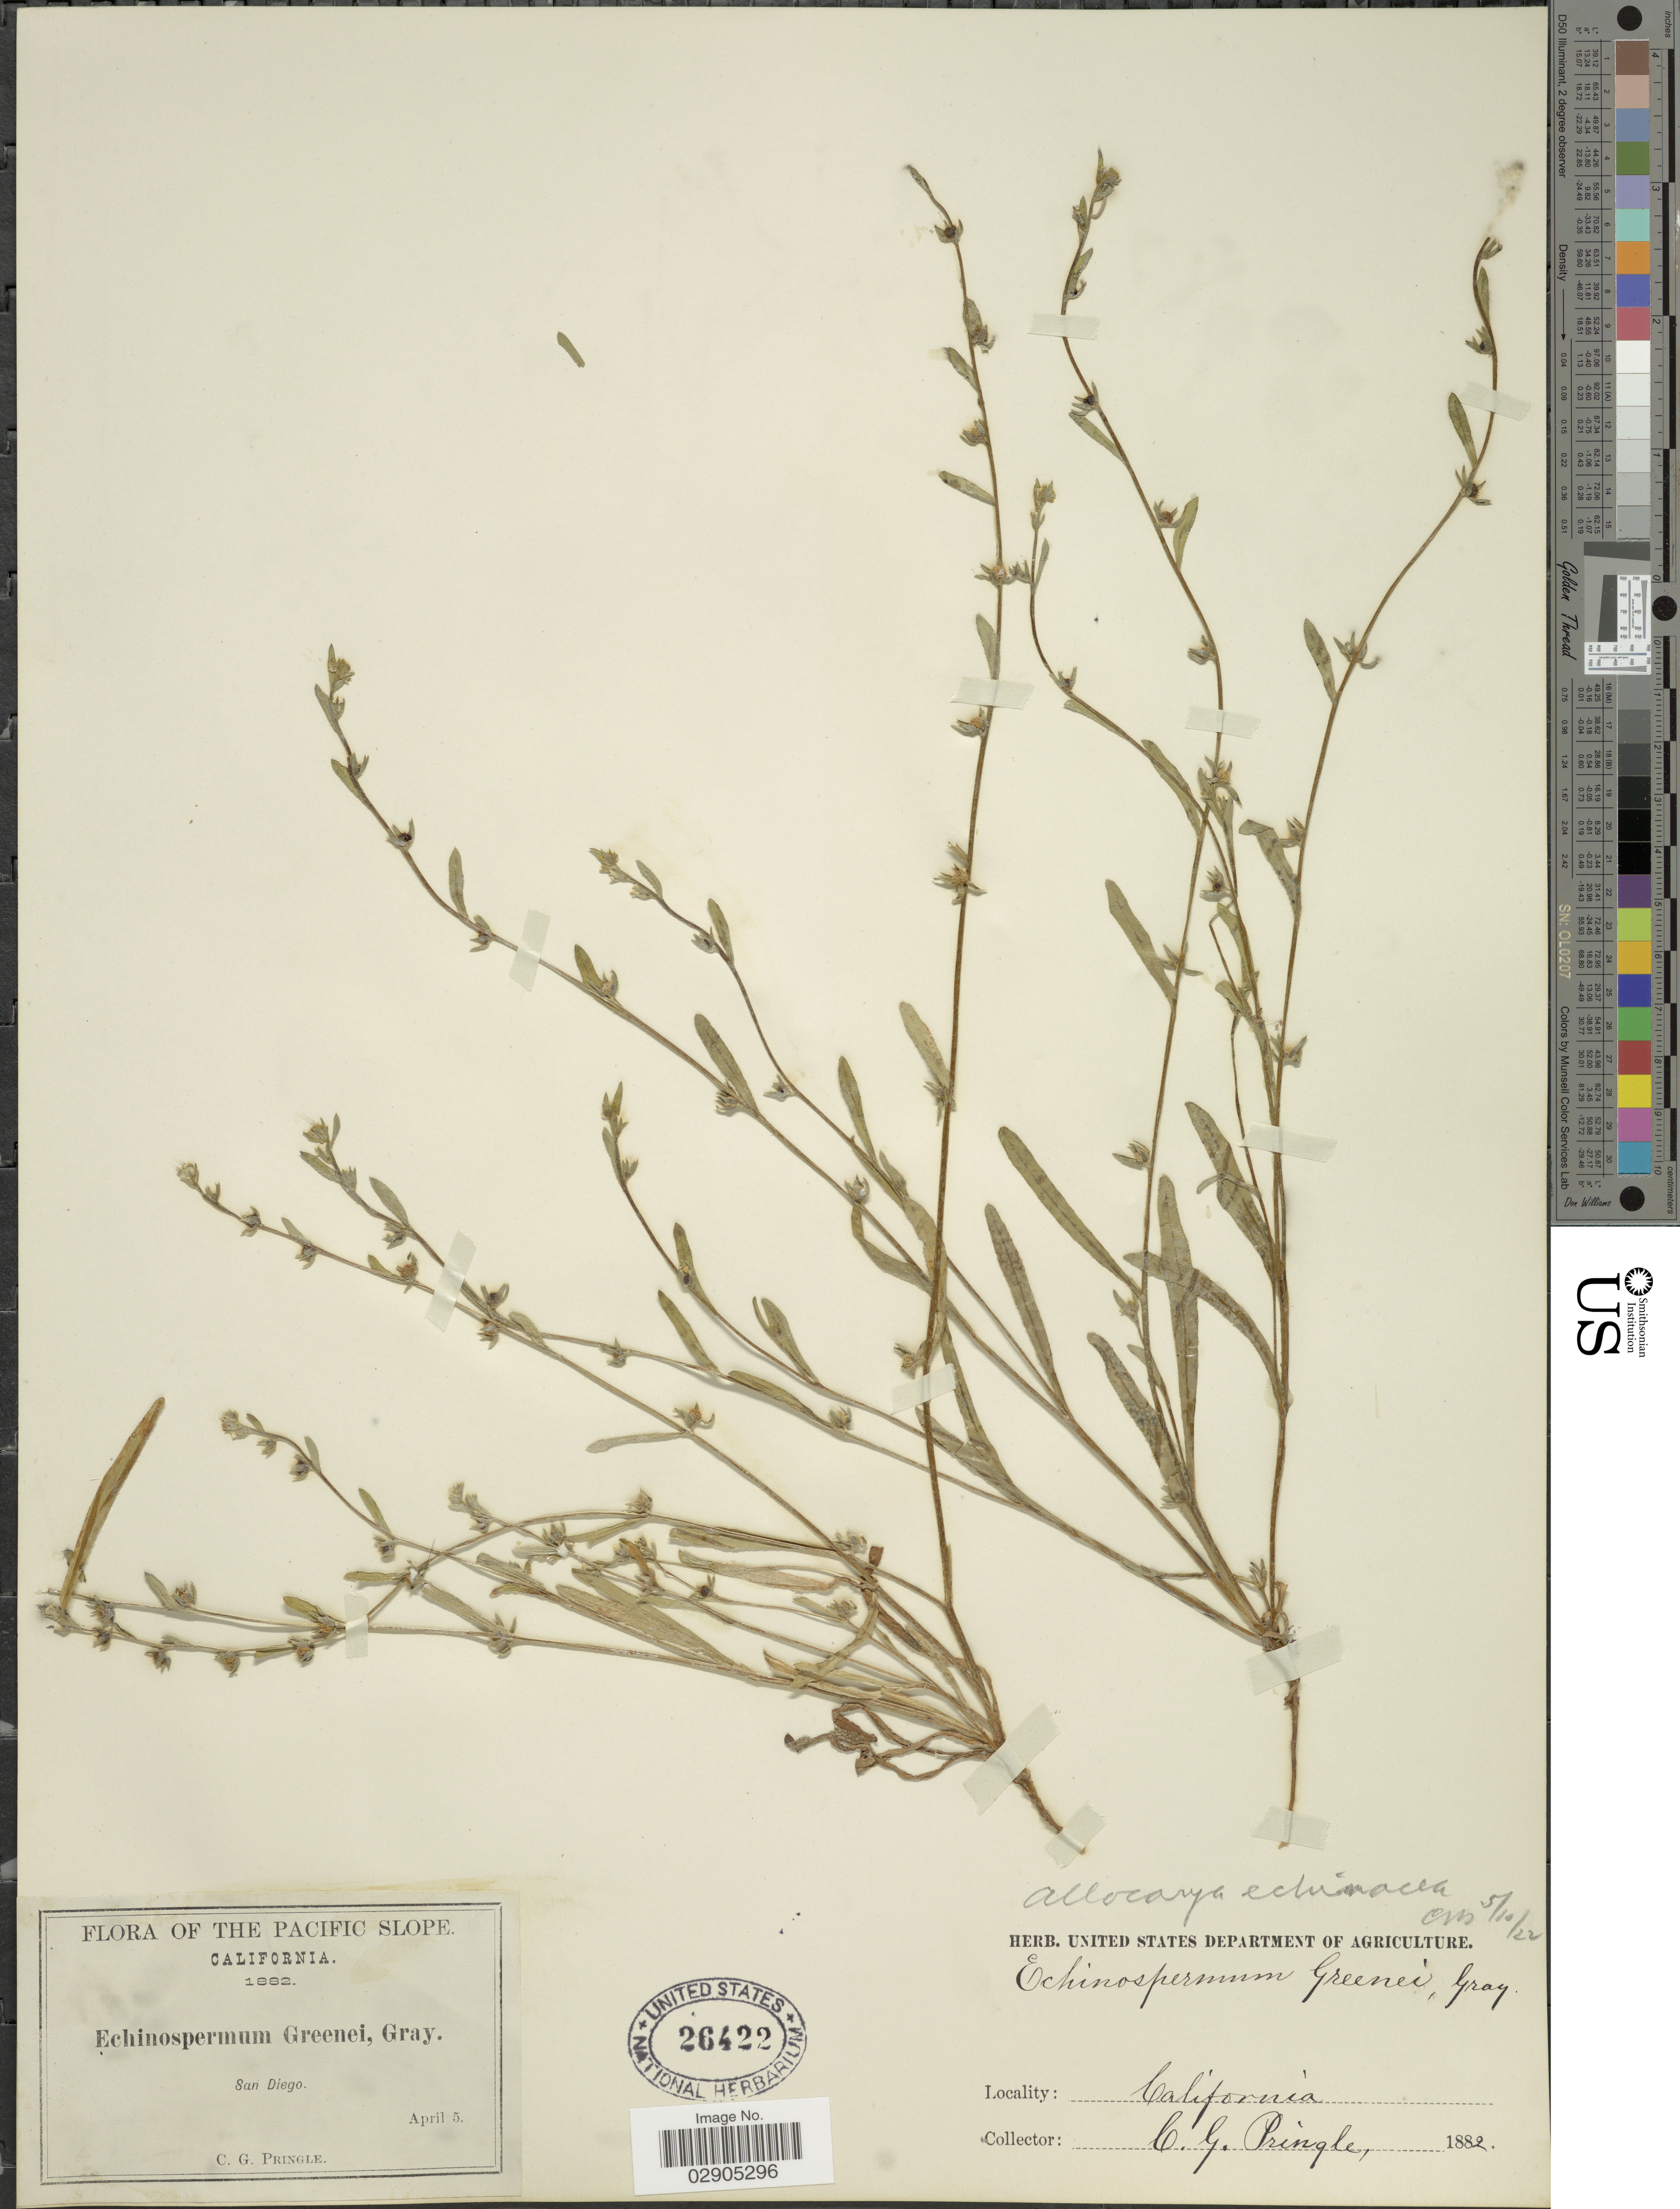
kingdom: Plantae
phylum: Tracheophyta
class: Magnoliopsida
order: Boraginales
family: Boraginaceae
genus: Allocarya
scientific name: Allocarya echinacea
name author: Piper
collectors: C. G. Pringle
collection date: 1882-04-05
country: United States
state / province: California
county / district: San Diego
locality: Pacific Slope. San Diego.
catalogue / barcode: US 26422